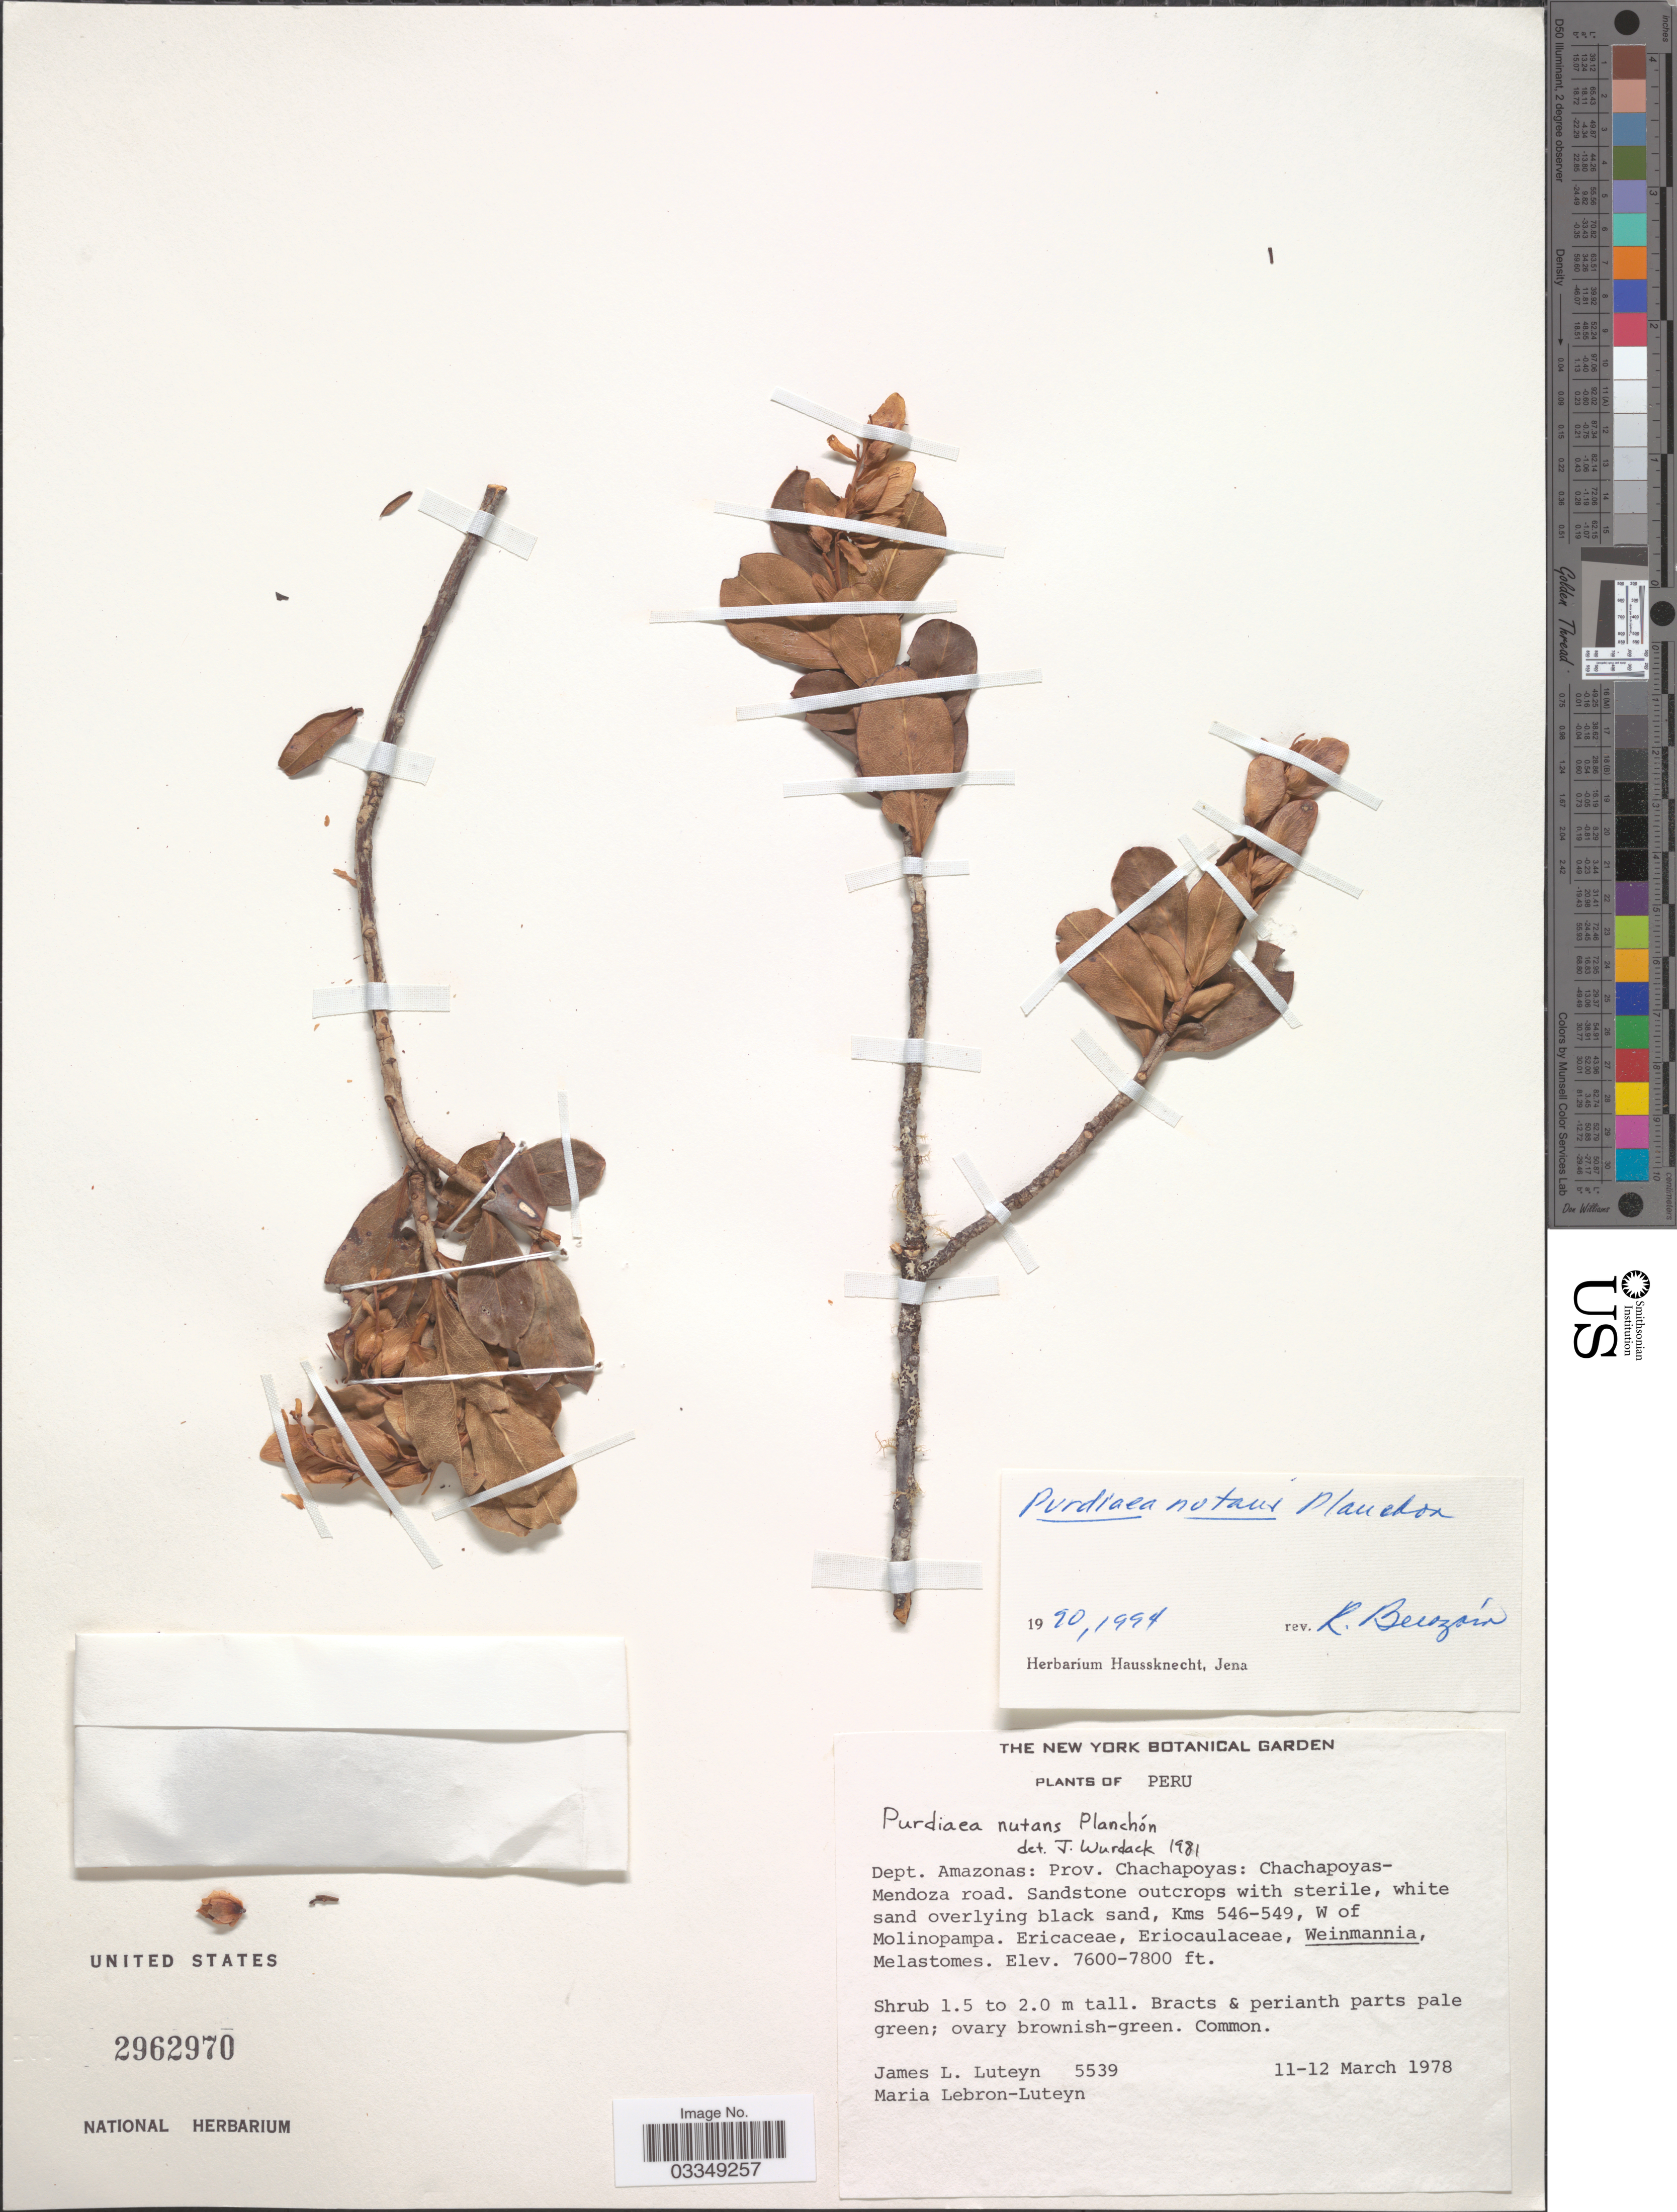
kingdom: Plantae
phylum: Tracheophyta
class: Magnoliopsida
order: Ericales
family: Clethraceae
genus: Purdiaea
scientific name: Purdiaea nutans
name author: Planch.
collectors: J. L. Luteyn & M. L. Lebrón-Luteyn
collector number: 5539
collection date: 1978-03-11/1978-03-12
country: Peru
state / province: Amazonas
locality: Dept. Amazonas: Prov. Chachapoyas: Chachapoyas-Mendoza road. Kms 546-549, W of Molinopampa.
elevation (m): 2316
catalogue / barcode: US 2962970